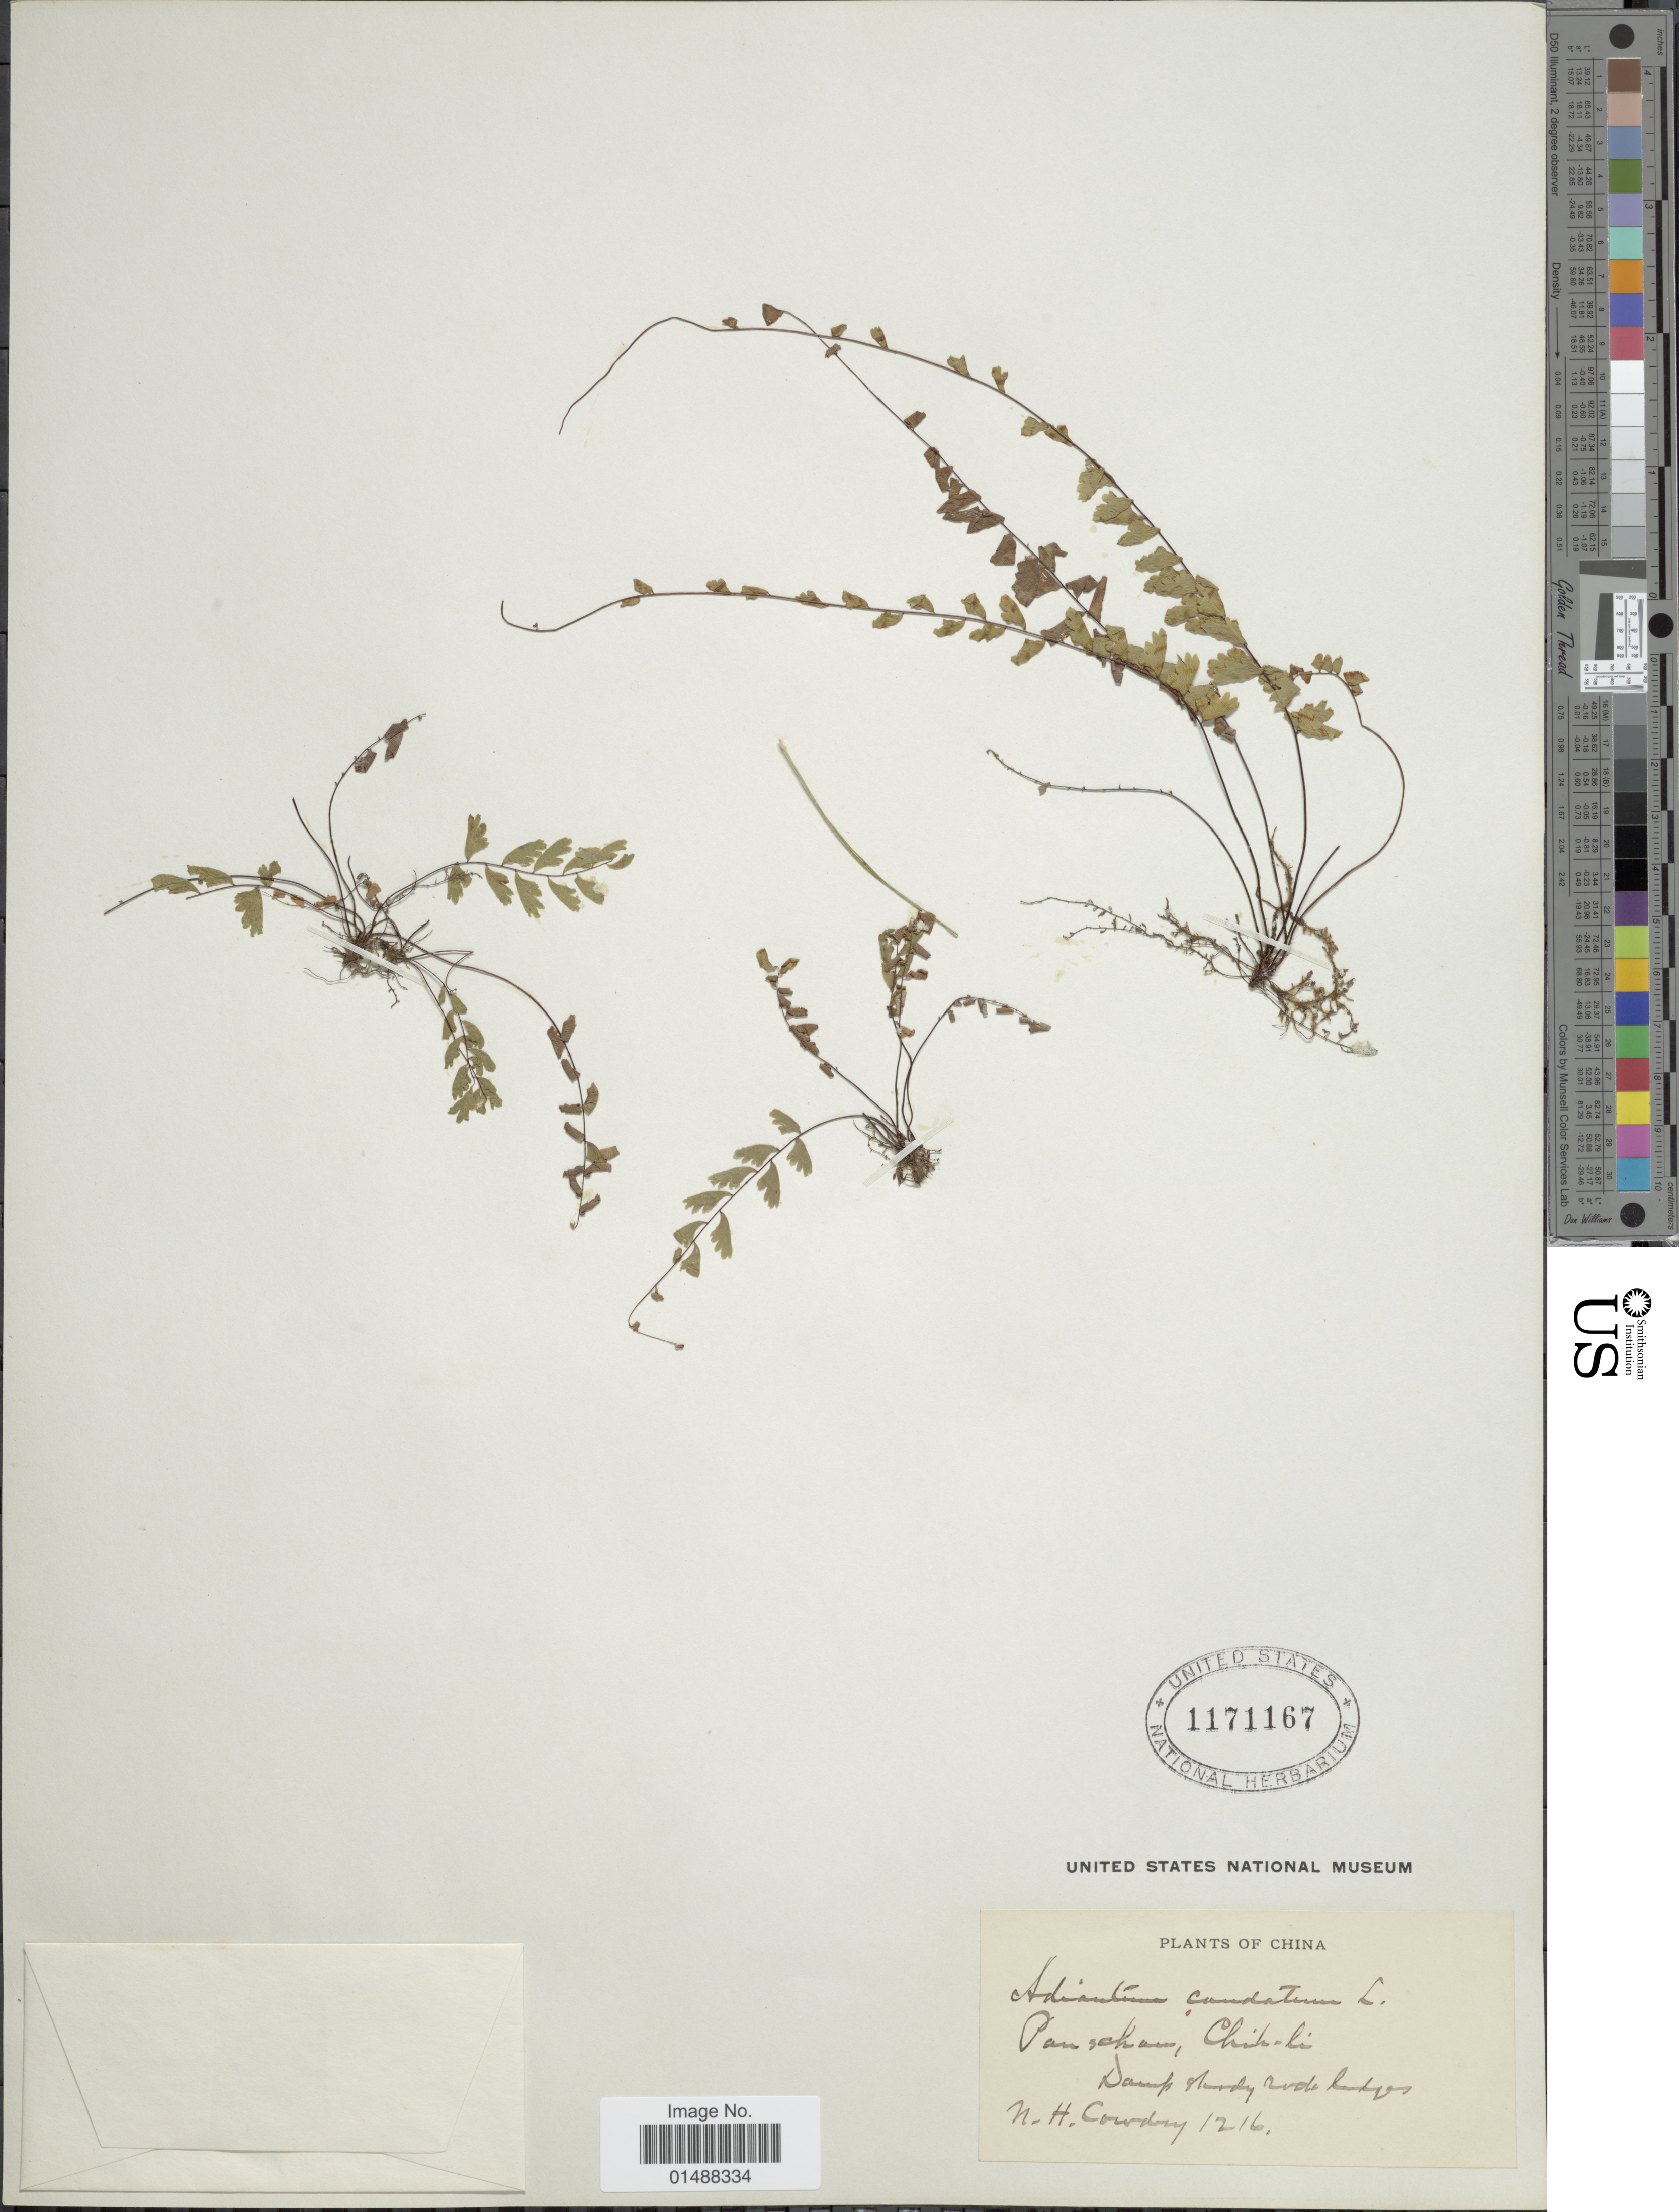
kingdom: Plantae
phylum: Tracheophyta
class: Polypodiopsida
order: Polypodiales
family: Pteridaceae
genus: Adiantum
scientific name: Adiantum edgeworthii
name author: Hook.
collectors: N. H. Cowdry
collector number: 1216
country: China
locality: China, Pauschan, Chikuki. [interpreted]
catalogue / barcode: US 1171167